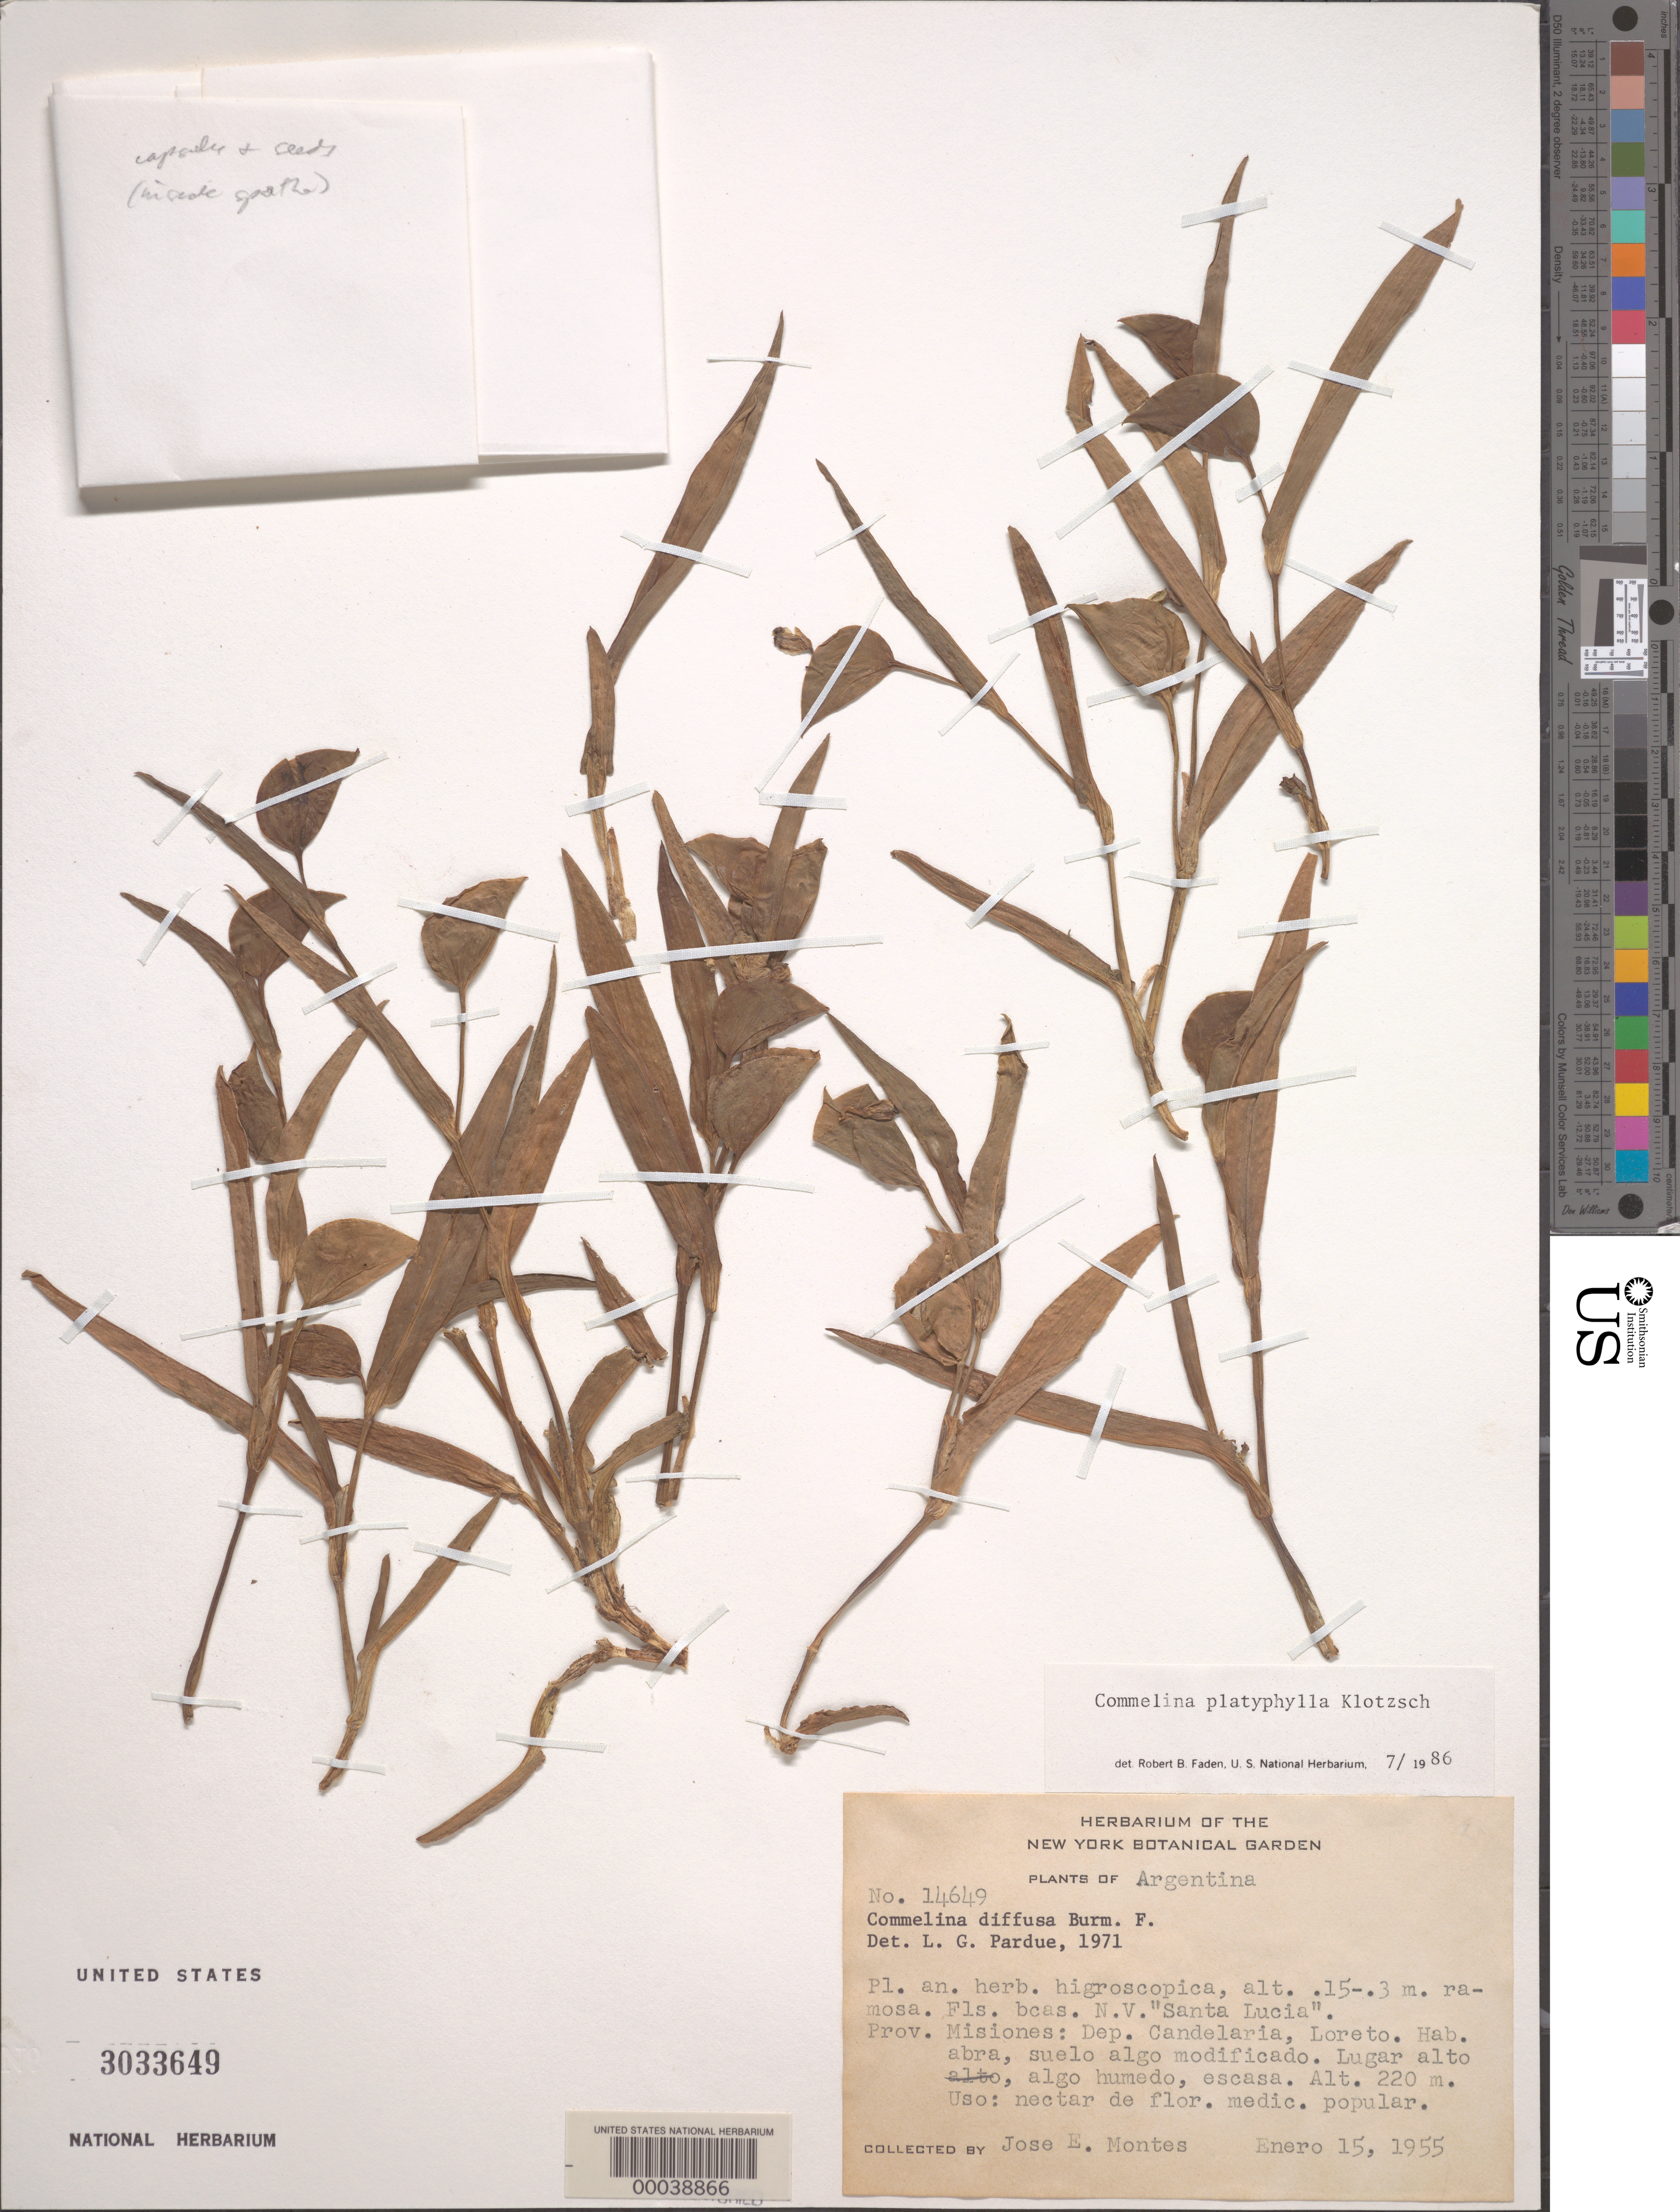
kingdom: Plantae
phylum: Tracheophyta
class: Liliopsida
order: Commelinales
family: Commelinaceae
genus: Commelina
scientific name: Commelina platyphylla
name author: Klotzsch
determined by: Faden, Robert B., (US), Smithsonian Institution - National Museum of Natural History (UNITED STATES)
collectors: J. E. Montes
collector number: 14649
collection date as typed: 15 Jan 1955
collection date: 1955-01-15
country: Argentina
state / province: Misiones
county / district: Candelaria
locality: Loreto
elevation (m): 220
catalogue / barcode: US 3033649